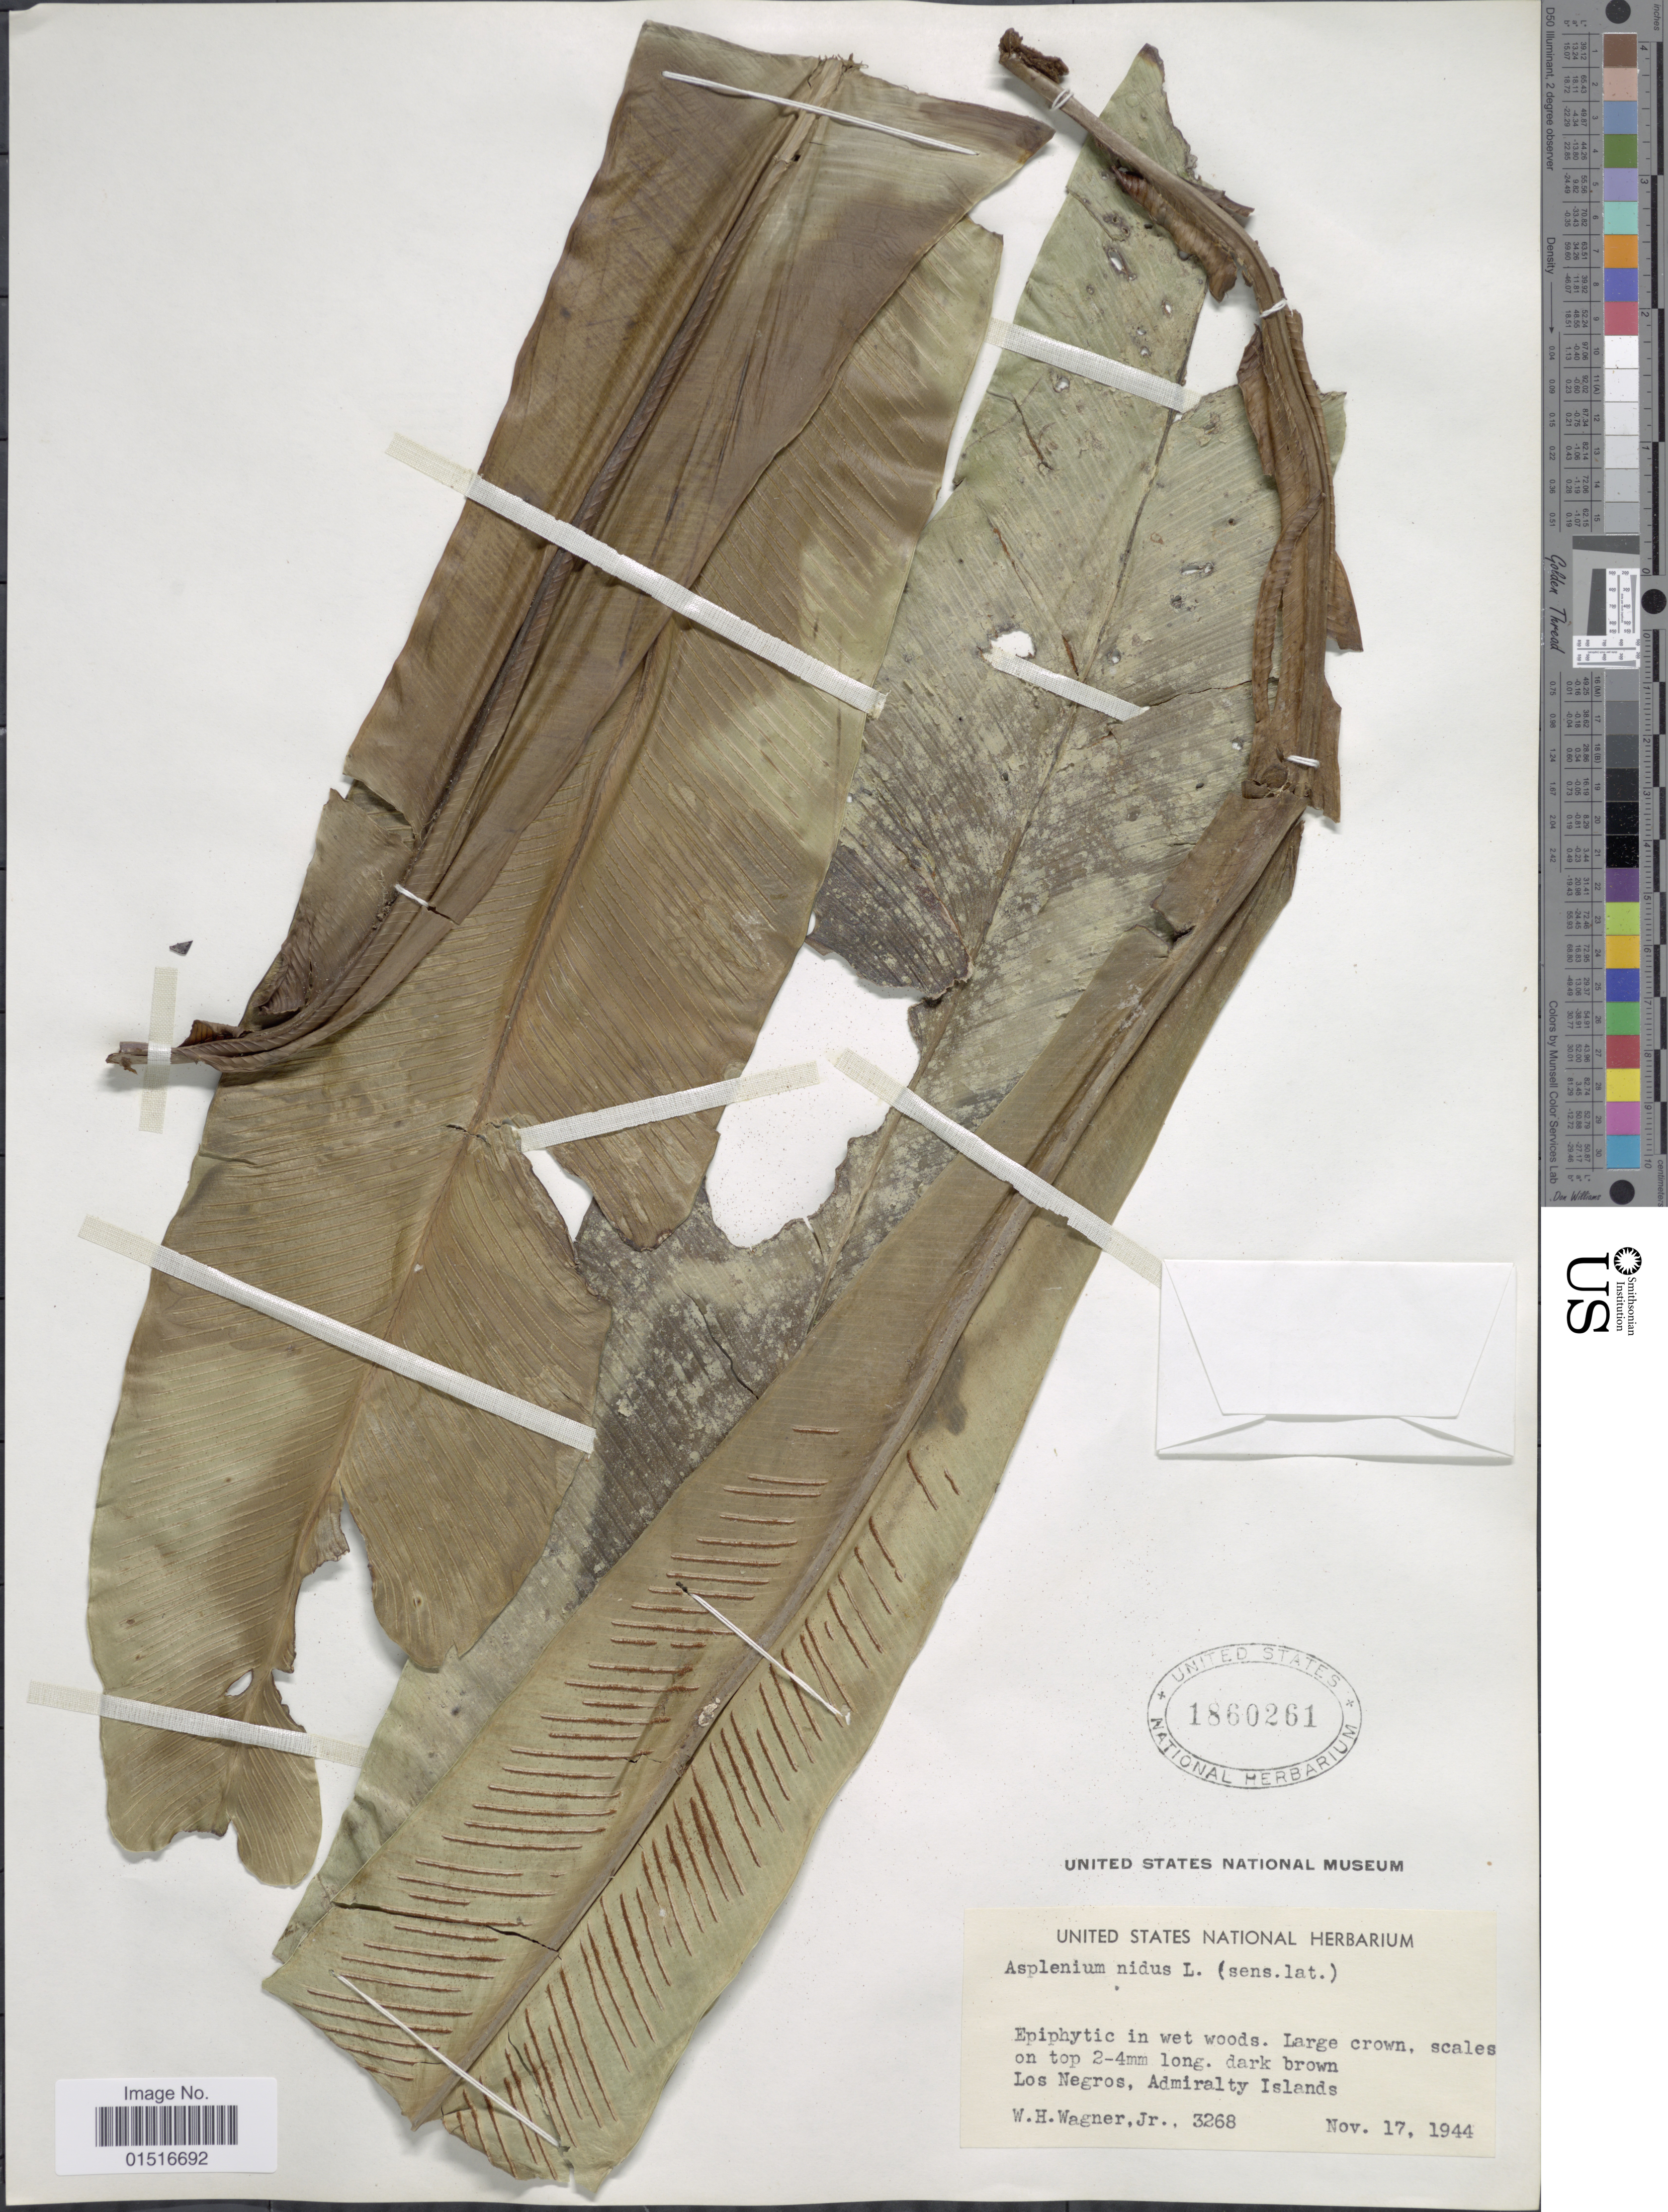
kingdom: Plantae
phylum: Tracheophyta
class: Polypodiopsida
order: Polypodiales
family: Aspleniaceae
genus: Asplenium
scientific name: Asplenium nidus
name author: L.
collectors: W. H. Wagner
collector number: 3268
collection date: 1944-11-17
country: Papua New Guinea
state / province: Manus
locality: Los Negros, Admiralty Islands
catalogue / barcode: US 1860261